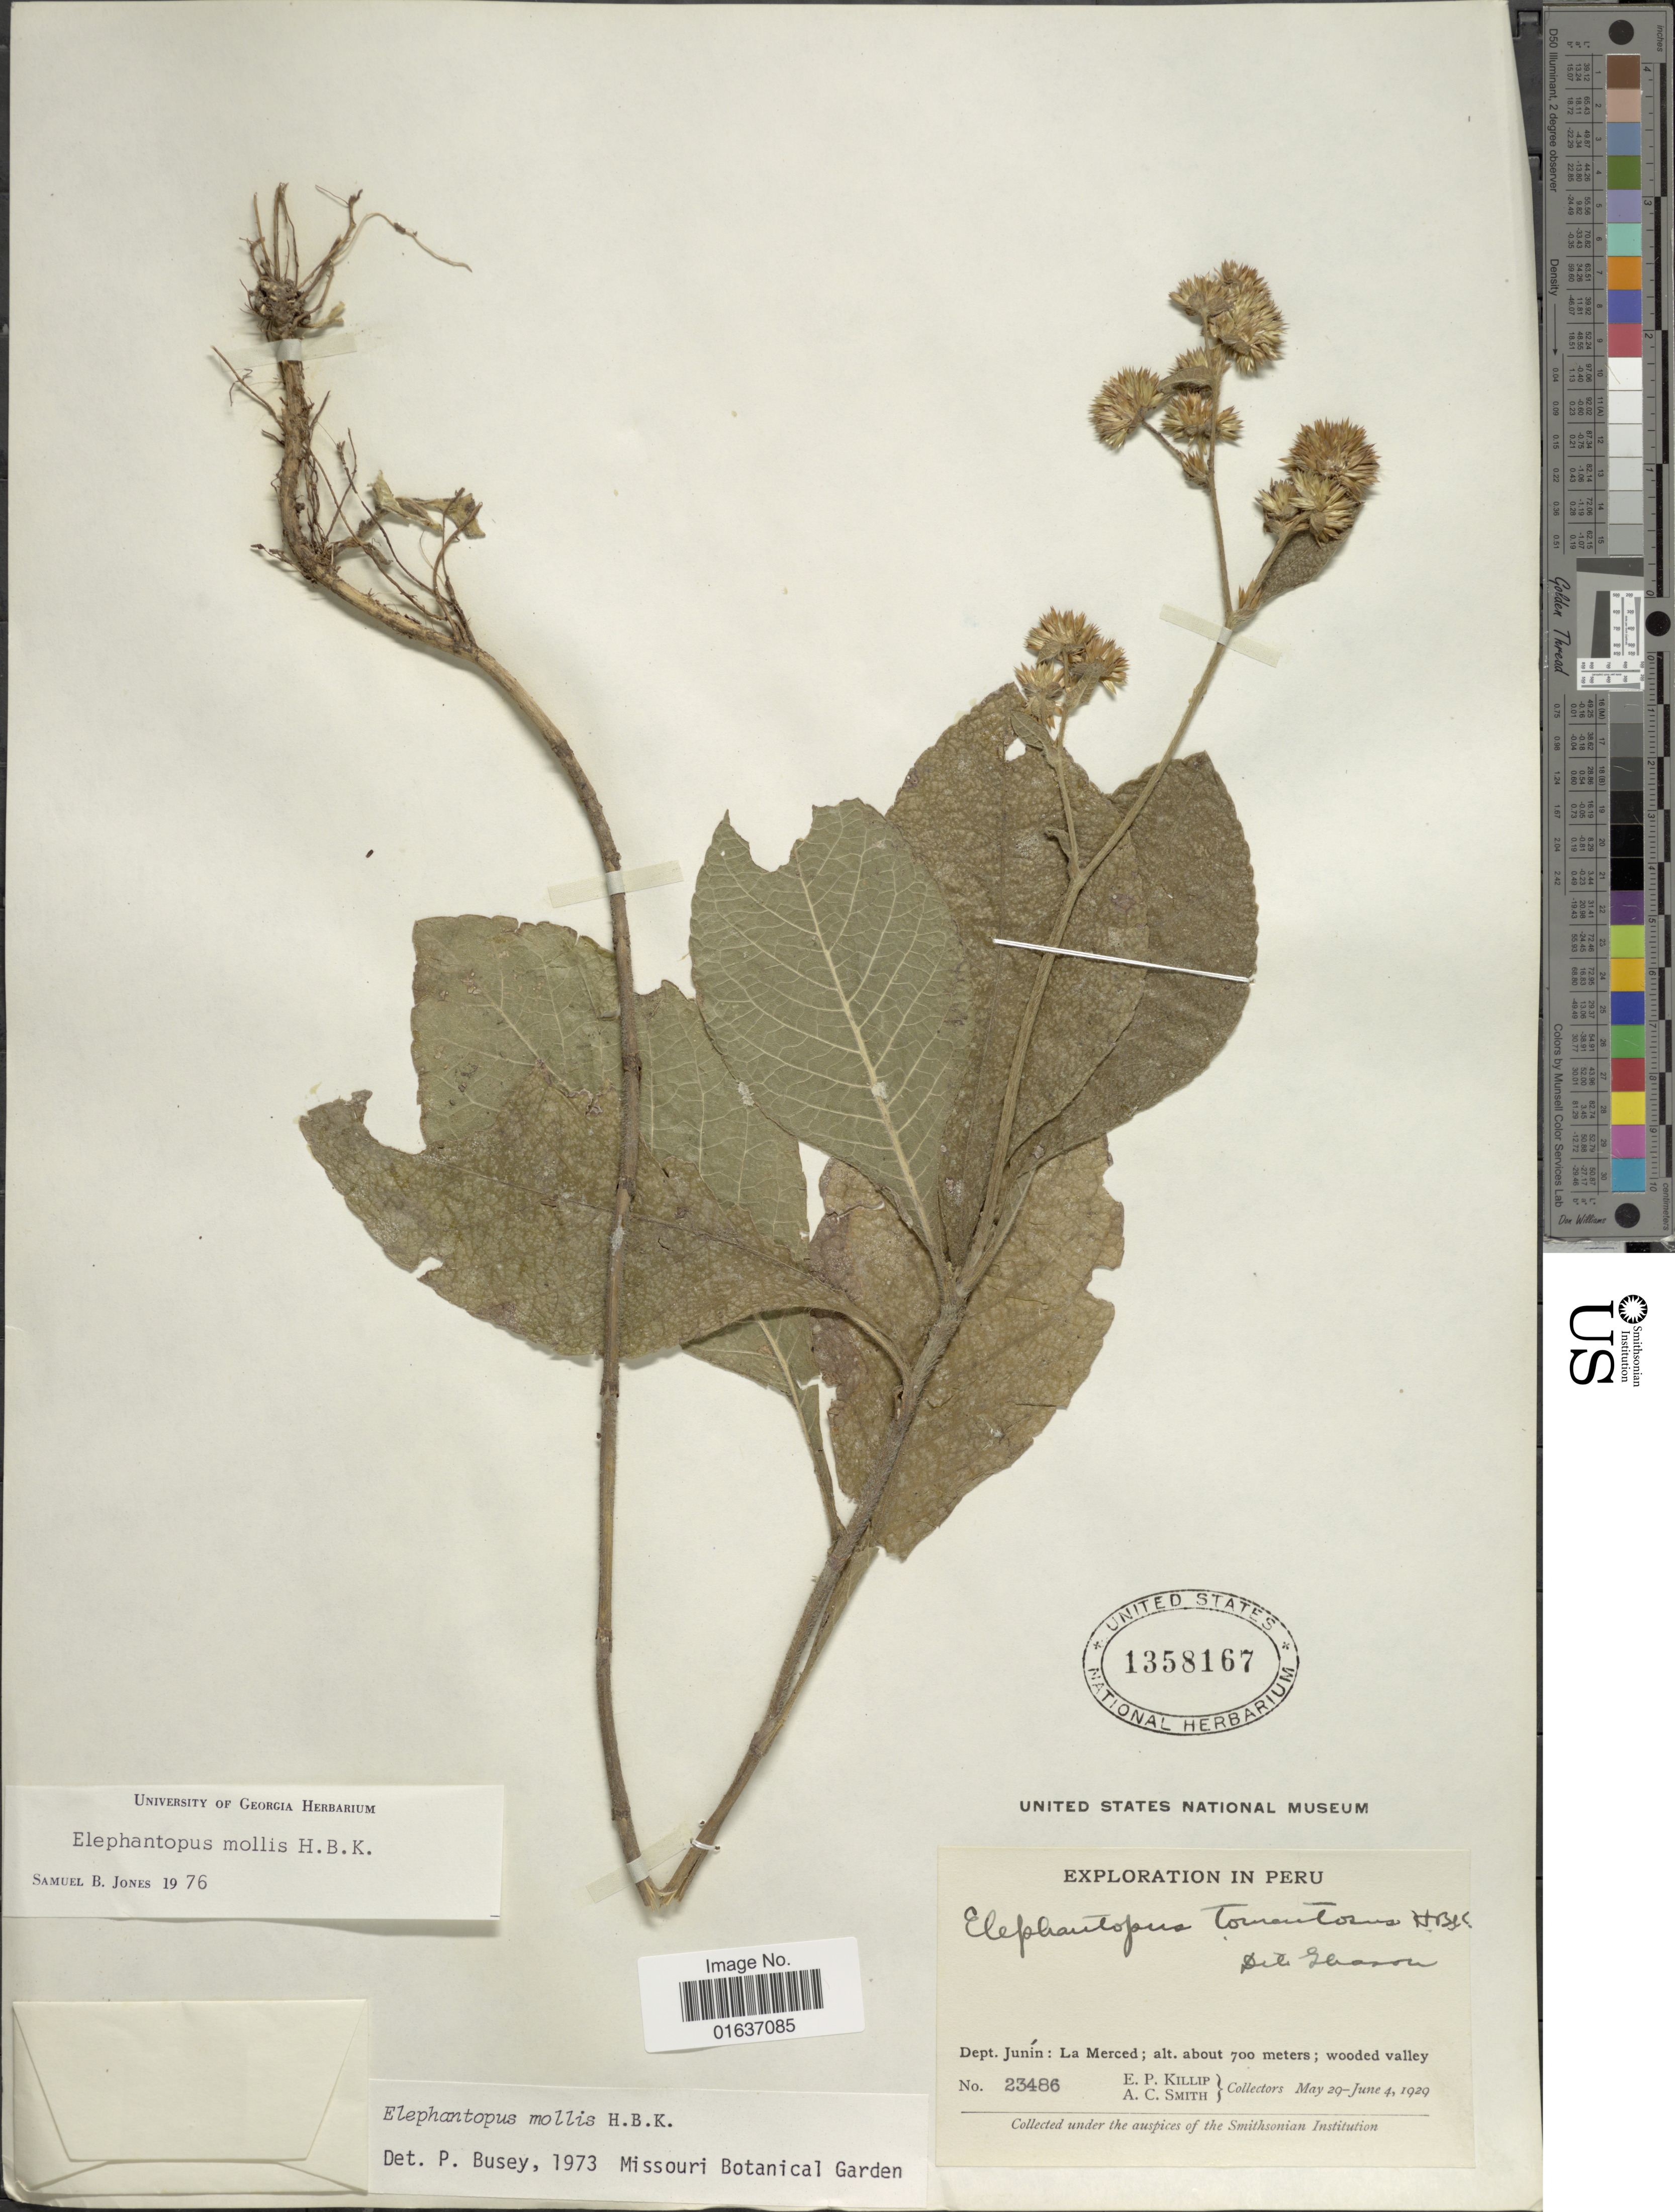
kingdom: Plantae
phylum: Tracheophyta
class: Magnoliopsida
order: Asterales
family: Asteraceae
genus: Elephantopus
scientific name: Elephantopus mollis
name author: Kunth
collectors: E. P. Killip & A. C. Smith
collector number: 23486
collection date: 1929-05-29/1929-06-04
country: Peru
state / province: Junín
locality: La Merced; wooded valley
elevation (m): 700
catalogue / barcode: US 1358167